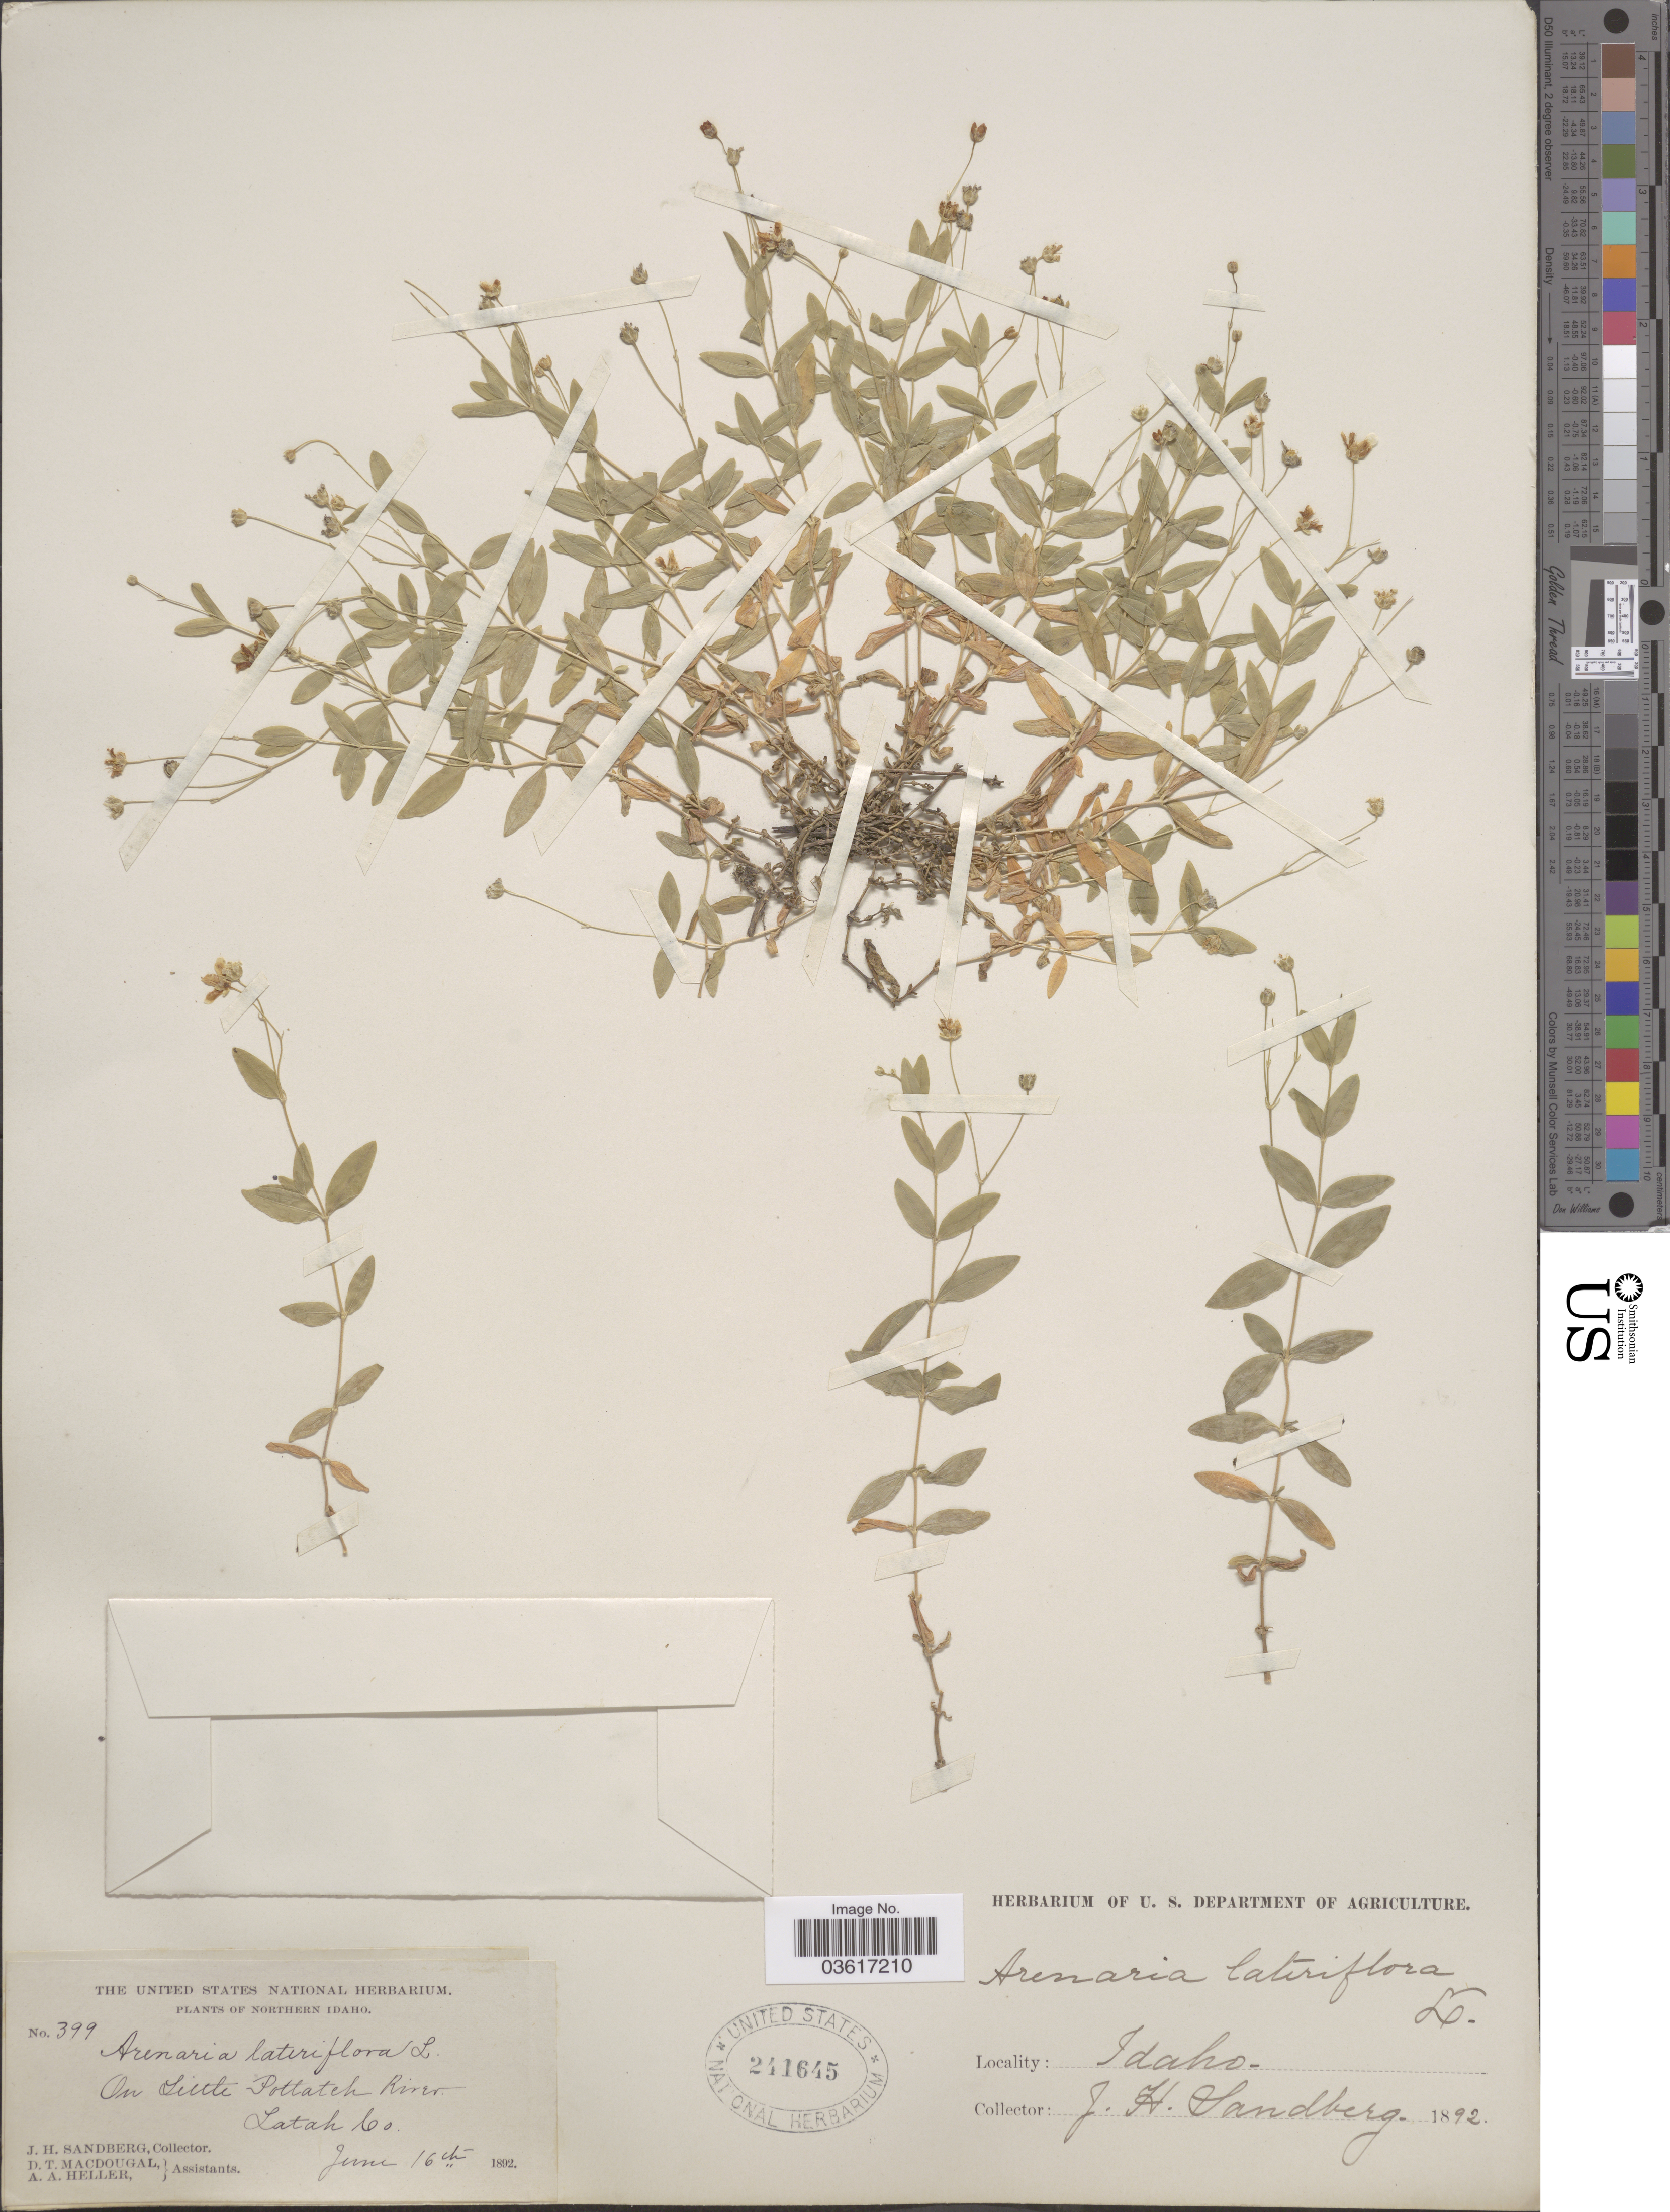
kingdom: Plantae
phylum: Tracheophyta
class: Magnoliopsida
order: Caryophyllales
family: Caryophyllaceae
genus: Moehringia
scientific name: Moehringia lateriflora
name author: (L.) Fenzl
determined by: Strong, Mark T., (BOT), Smithsonian Institution - National Museum of Natural History (UNITED STATES)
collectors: J. H. Sandberg, D. T. MacDougal & A. A. Heller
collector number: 399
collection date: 1892-06-16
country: United States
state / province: Idaho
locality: Northern Idaho. On Little Potlatch River. Latah Co.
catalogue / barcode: US 241645